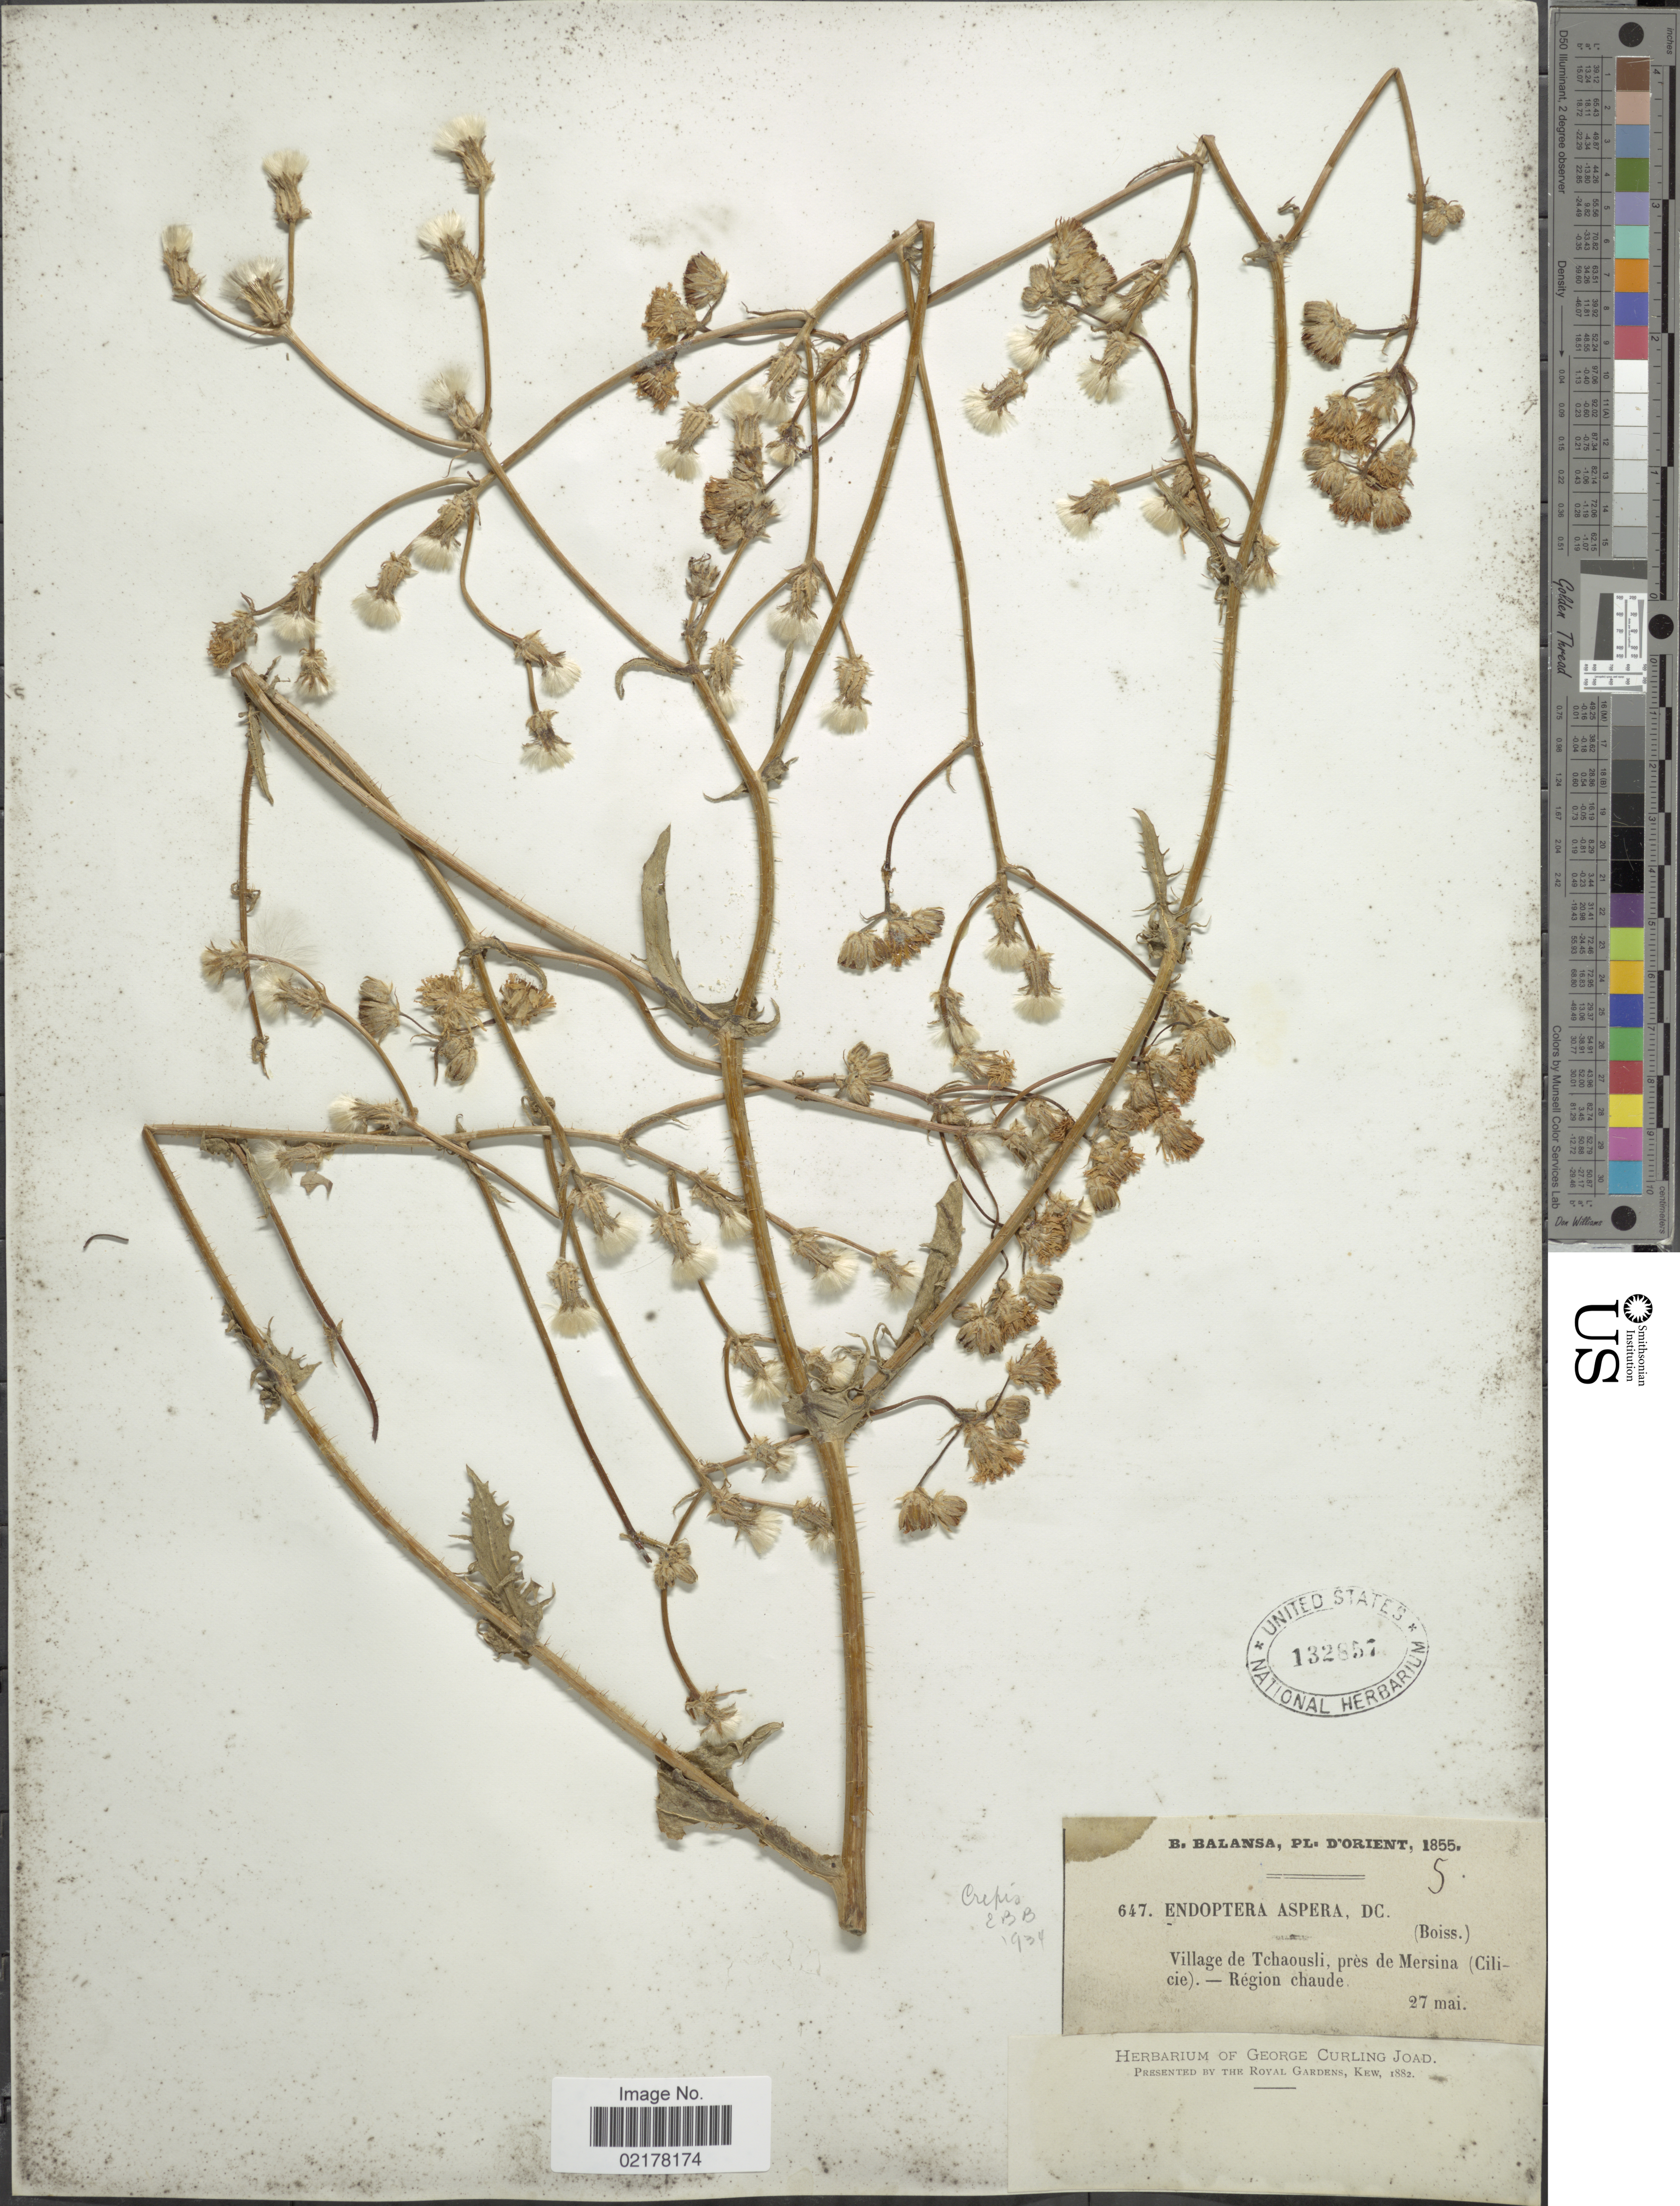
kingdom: Plantae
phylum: Tracheophyta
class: Magnoliopsida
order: Asterales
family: Asteraceae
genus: Crepis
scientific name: Crepis aspera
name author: L.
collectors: B. Balansa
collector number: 647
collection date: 1855-05-27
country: Turkey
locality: Orient. Village de Tchaousli, près de Mersina (Cilicie). -Region chaude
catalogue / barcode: US 132857